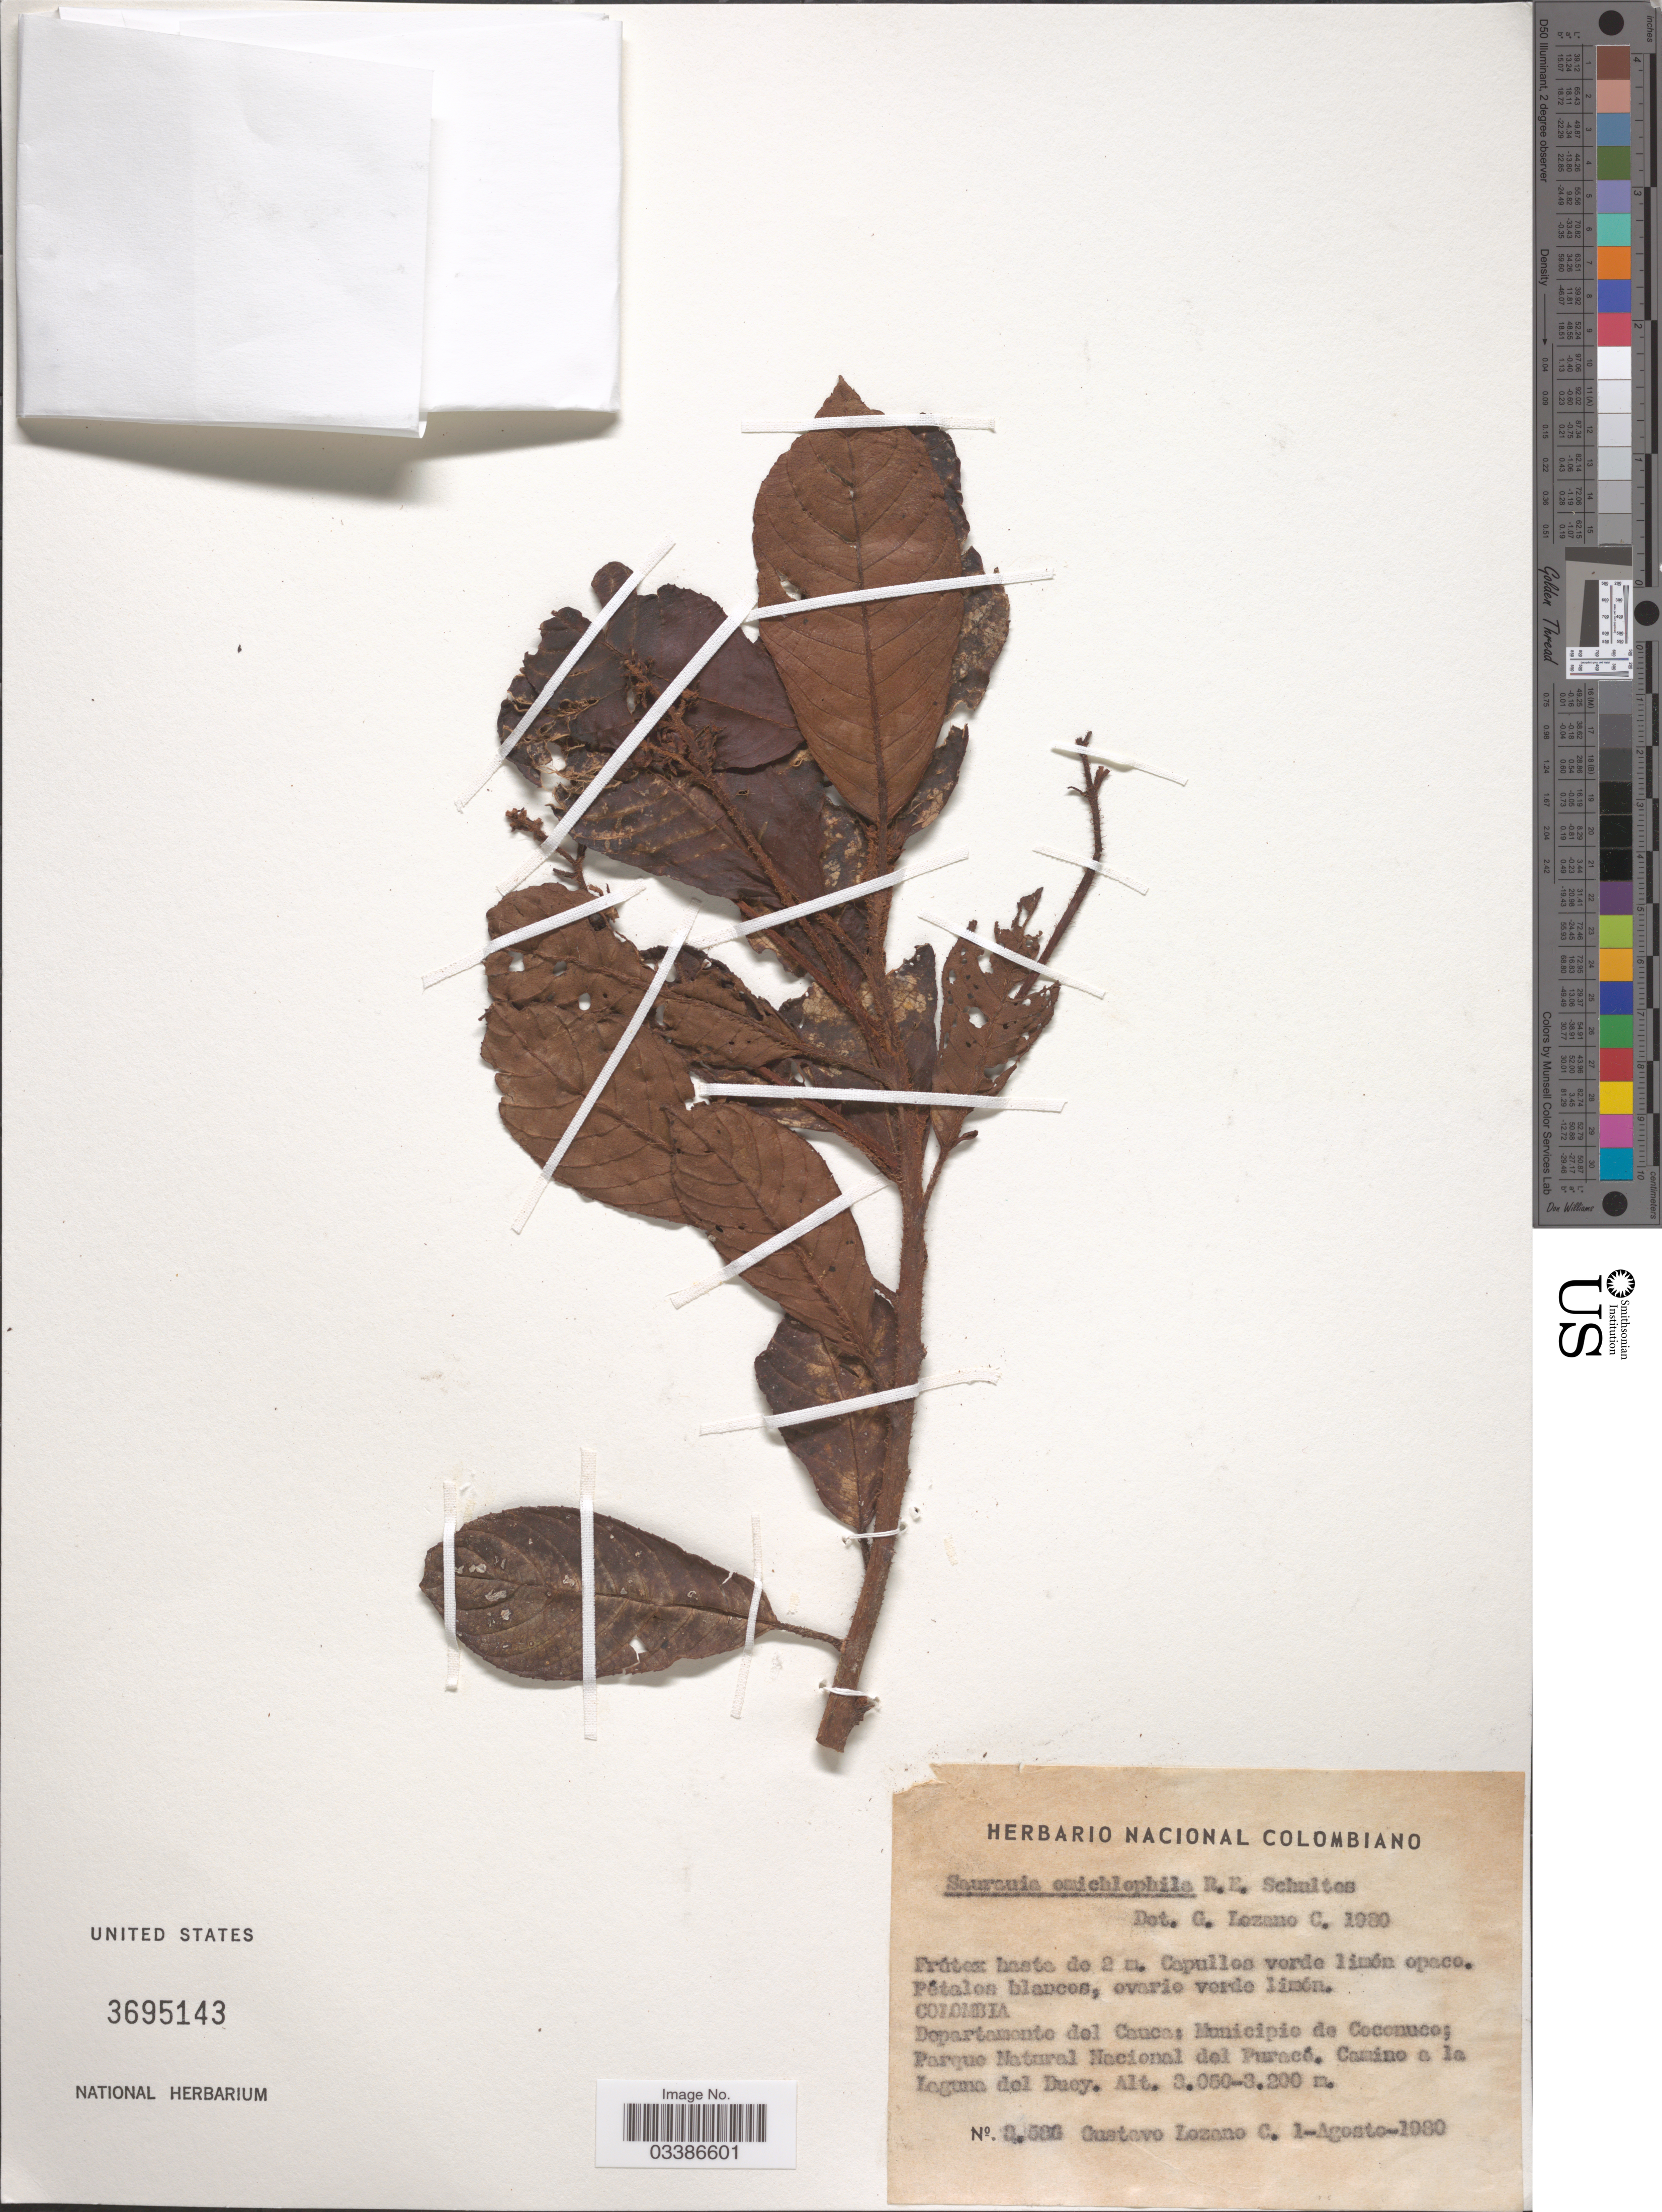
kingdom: Plantae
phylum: Tracheophyta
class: Magnoliopsida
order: Ericales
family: Actinidiaceae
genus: Saurauia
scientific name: Saurauia omichlophila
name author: R.E. Schult.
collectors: G. Lozano-Contreras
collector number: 3586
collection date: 1980-08-01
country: Colombia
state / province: Cauca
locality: Departamento del Cauca: Municipio de Coconuco; Parque Natural Nacional del Puracé. Camino a la Laguna del Duey.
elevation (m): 3050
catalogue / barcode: US 3695143